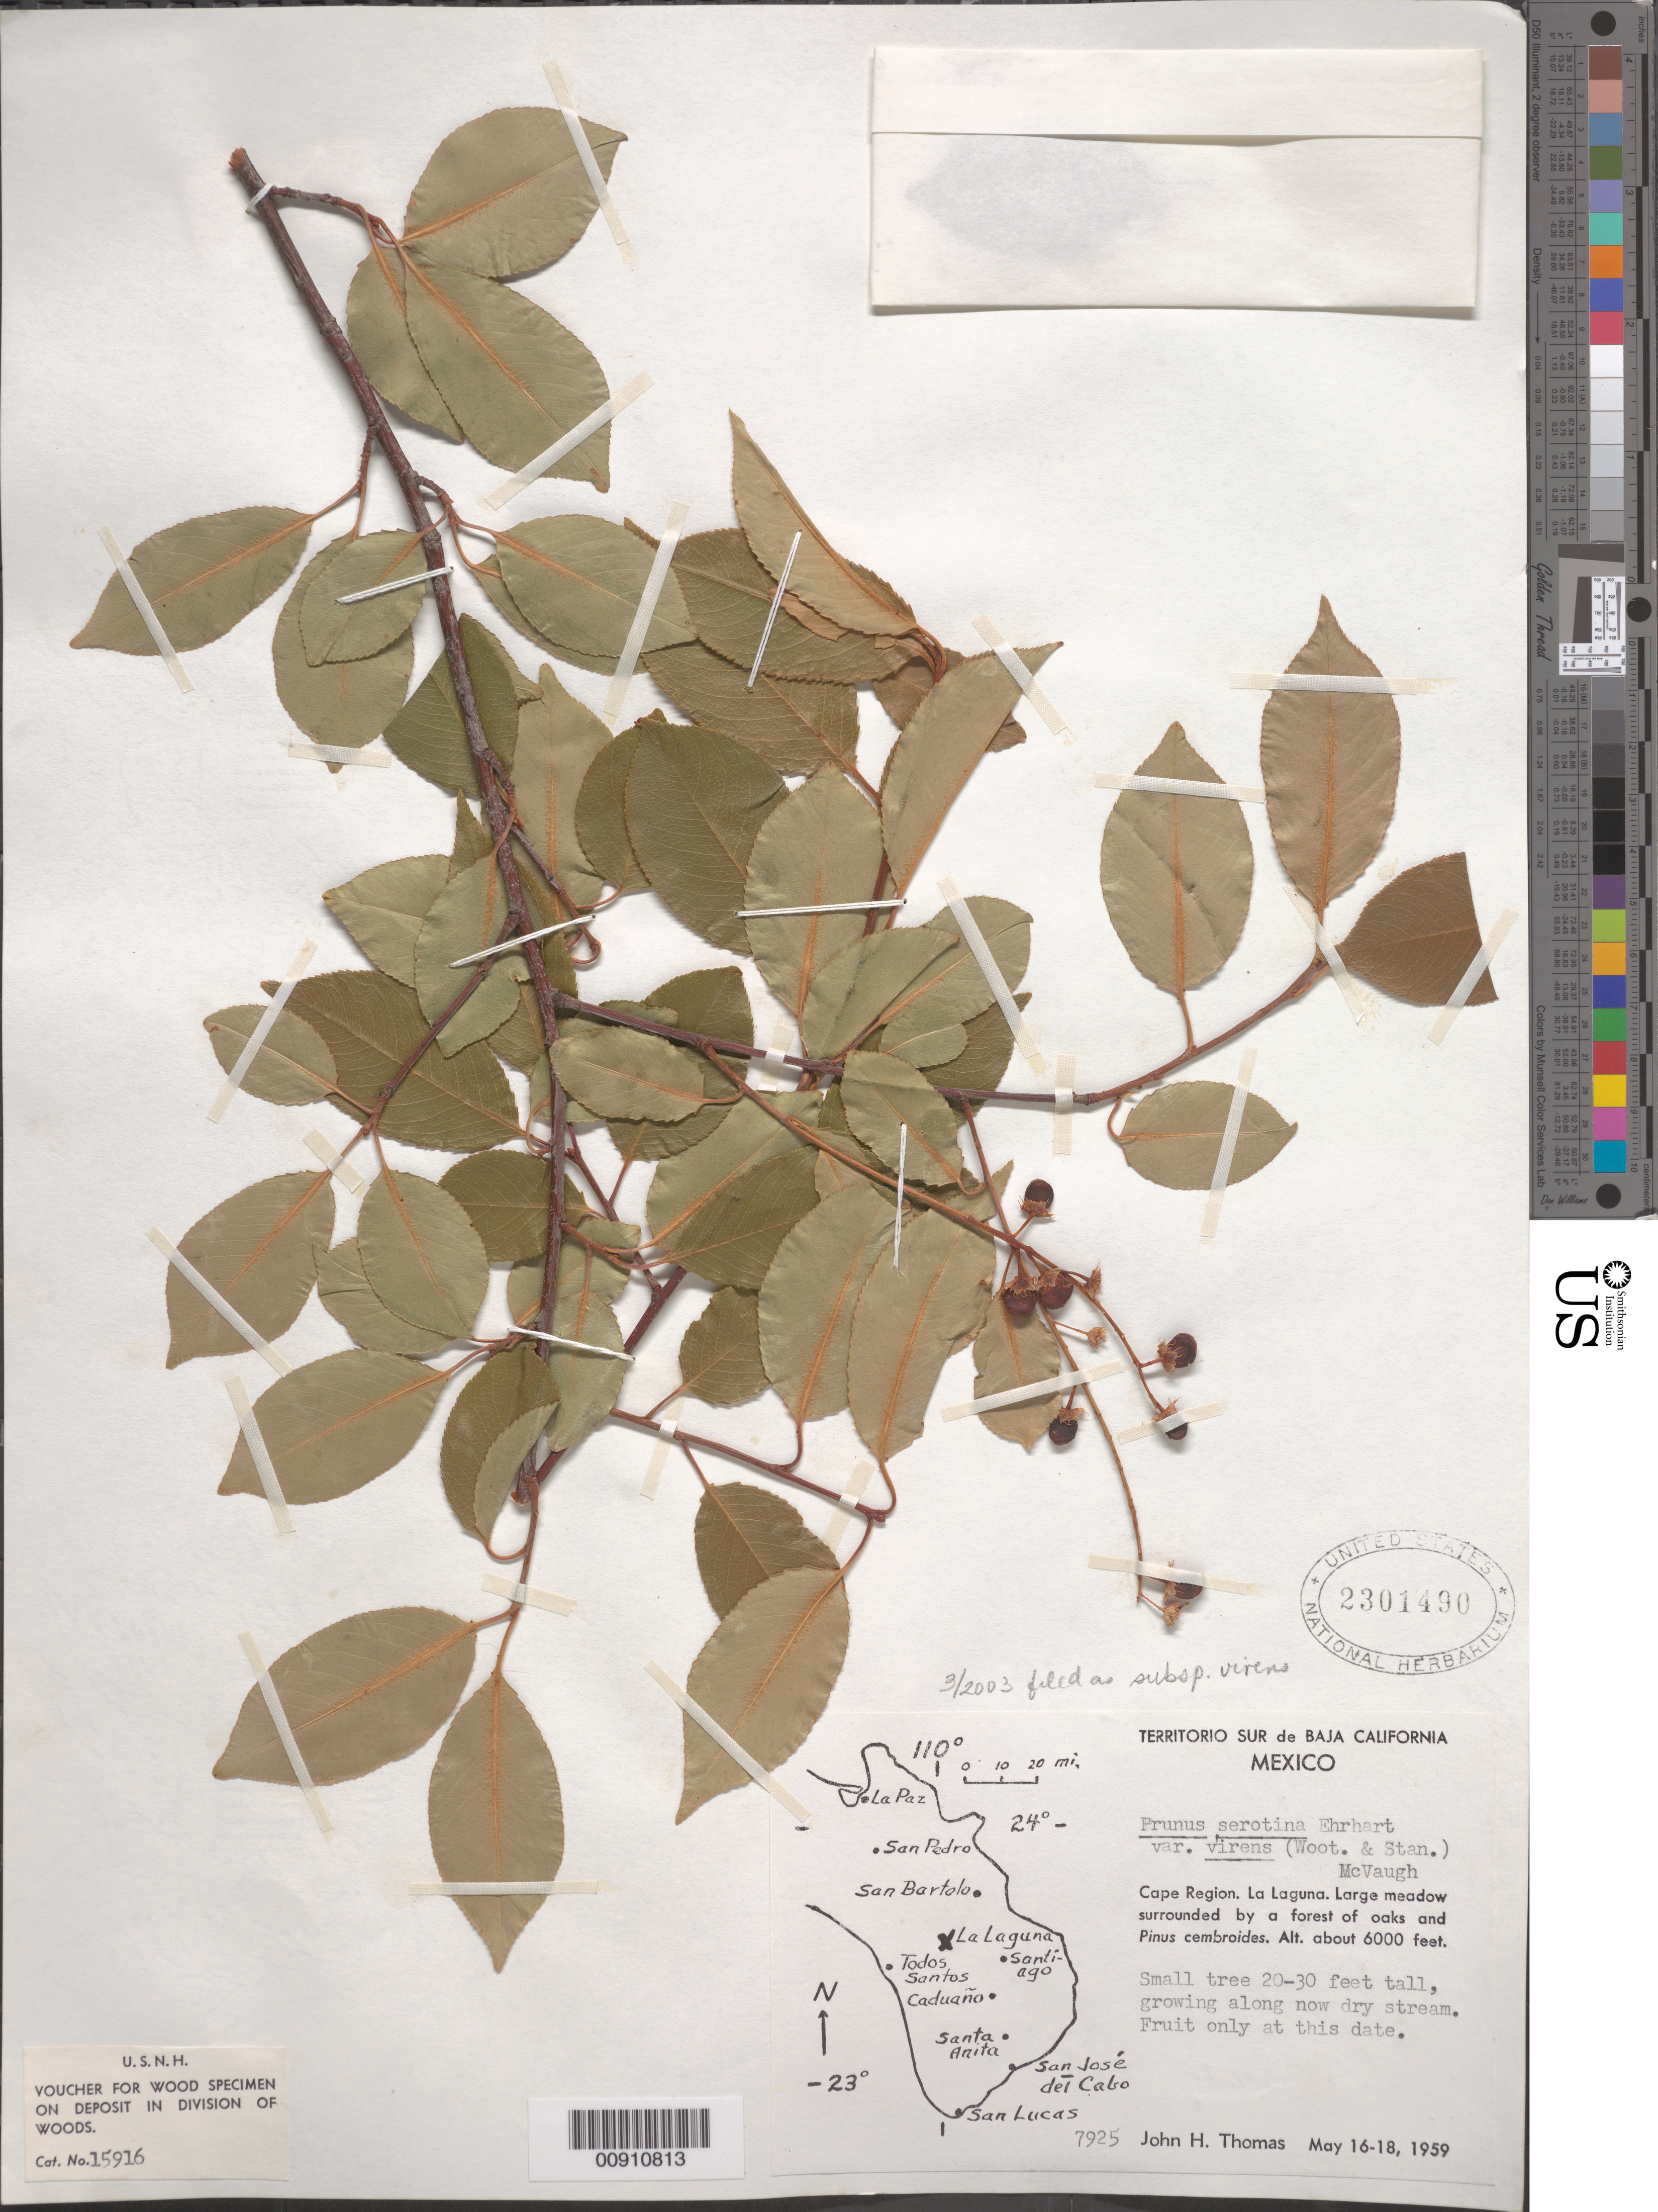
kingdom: Plantae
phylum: Tracheophyta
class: Magnoliopsida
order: Rosales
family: Rosaceae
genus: Prunus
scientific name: Prunus serotina var. rufula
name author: (Wooton & Standl.) McVaugh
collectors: J. H. Thomas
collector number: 7925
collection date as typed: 16 May 1959 to 18 May 1959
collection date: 1959-05-16/1959-05-18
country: Mexico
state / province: Baja California Sur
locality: Cape Region. La Laguna. Territorio Sur de Baja California.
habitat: Growing along now dry stream. Large meadow sorrounded by a forest of oaks and Pinus cembroides.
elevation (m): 1829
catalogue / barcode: US 2301490